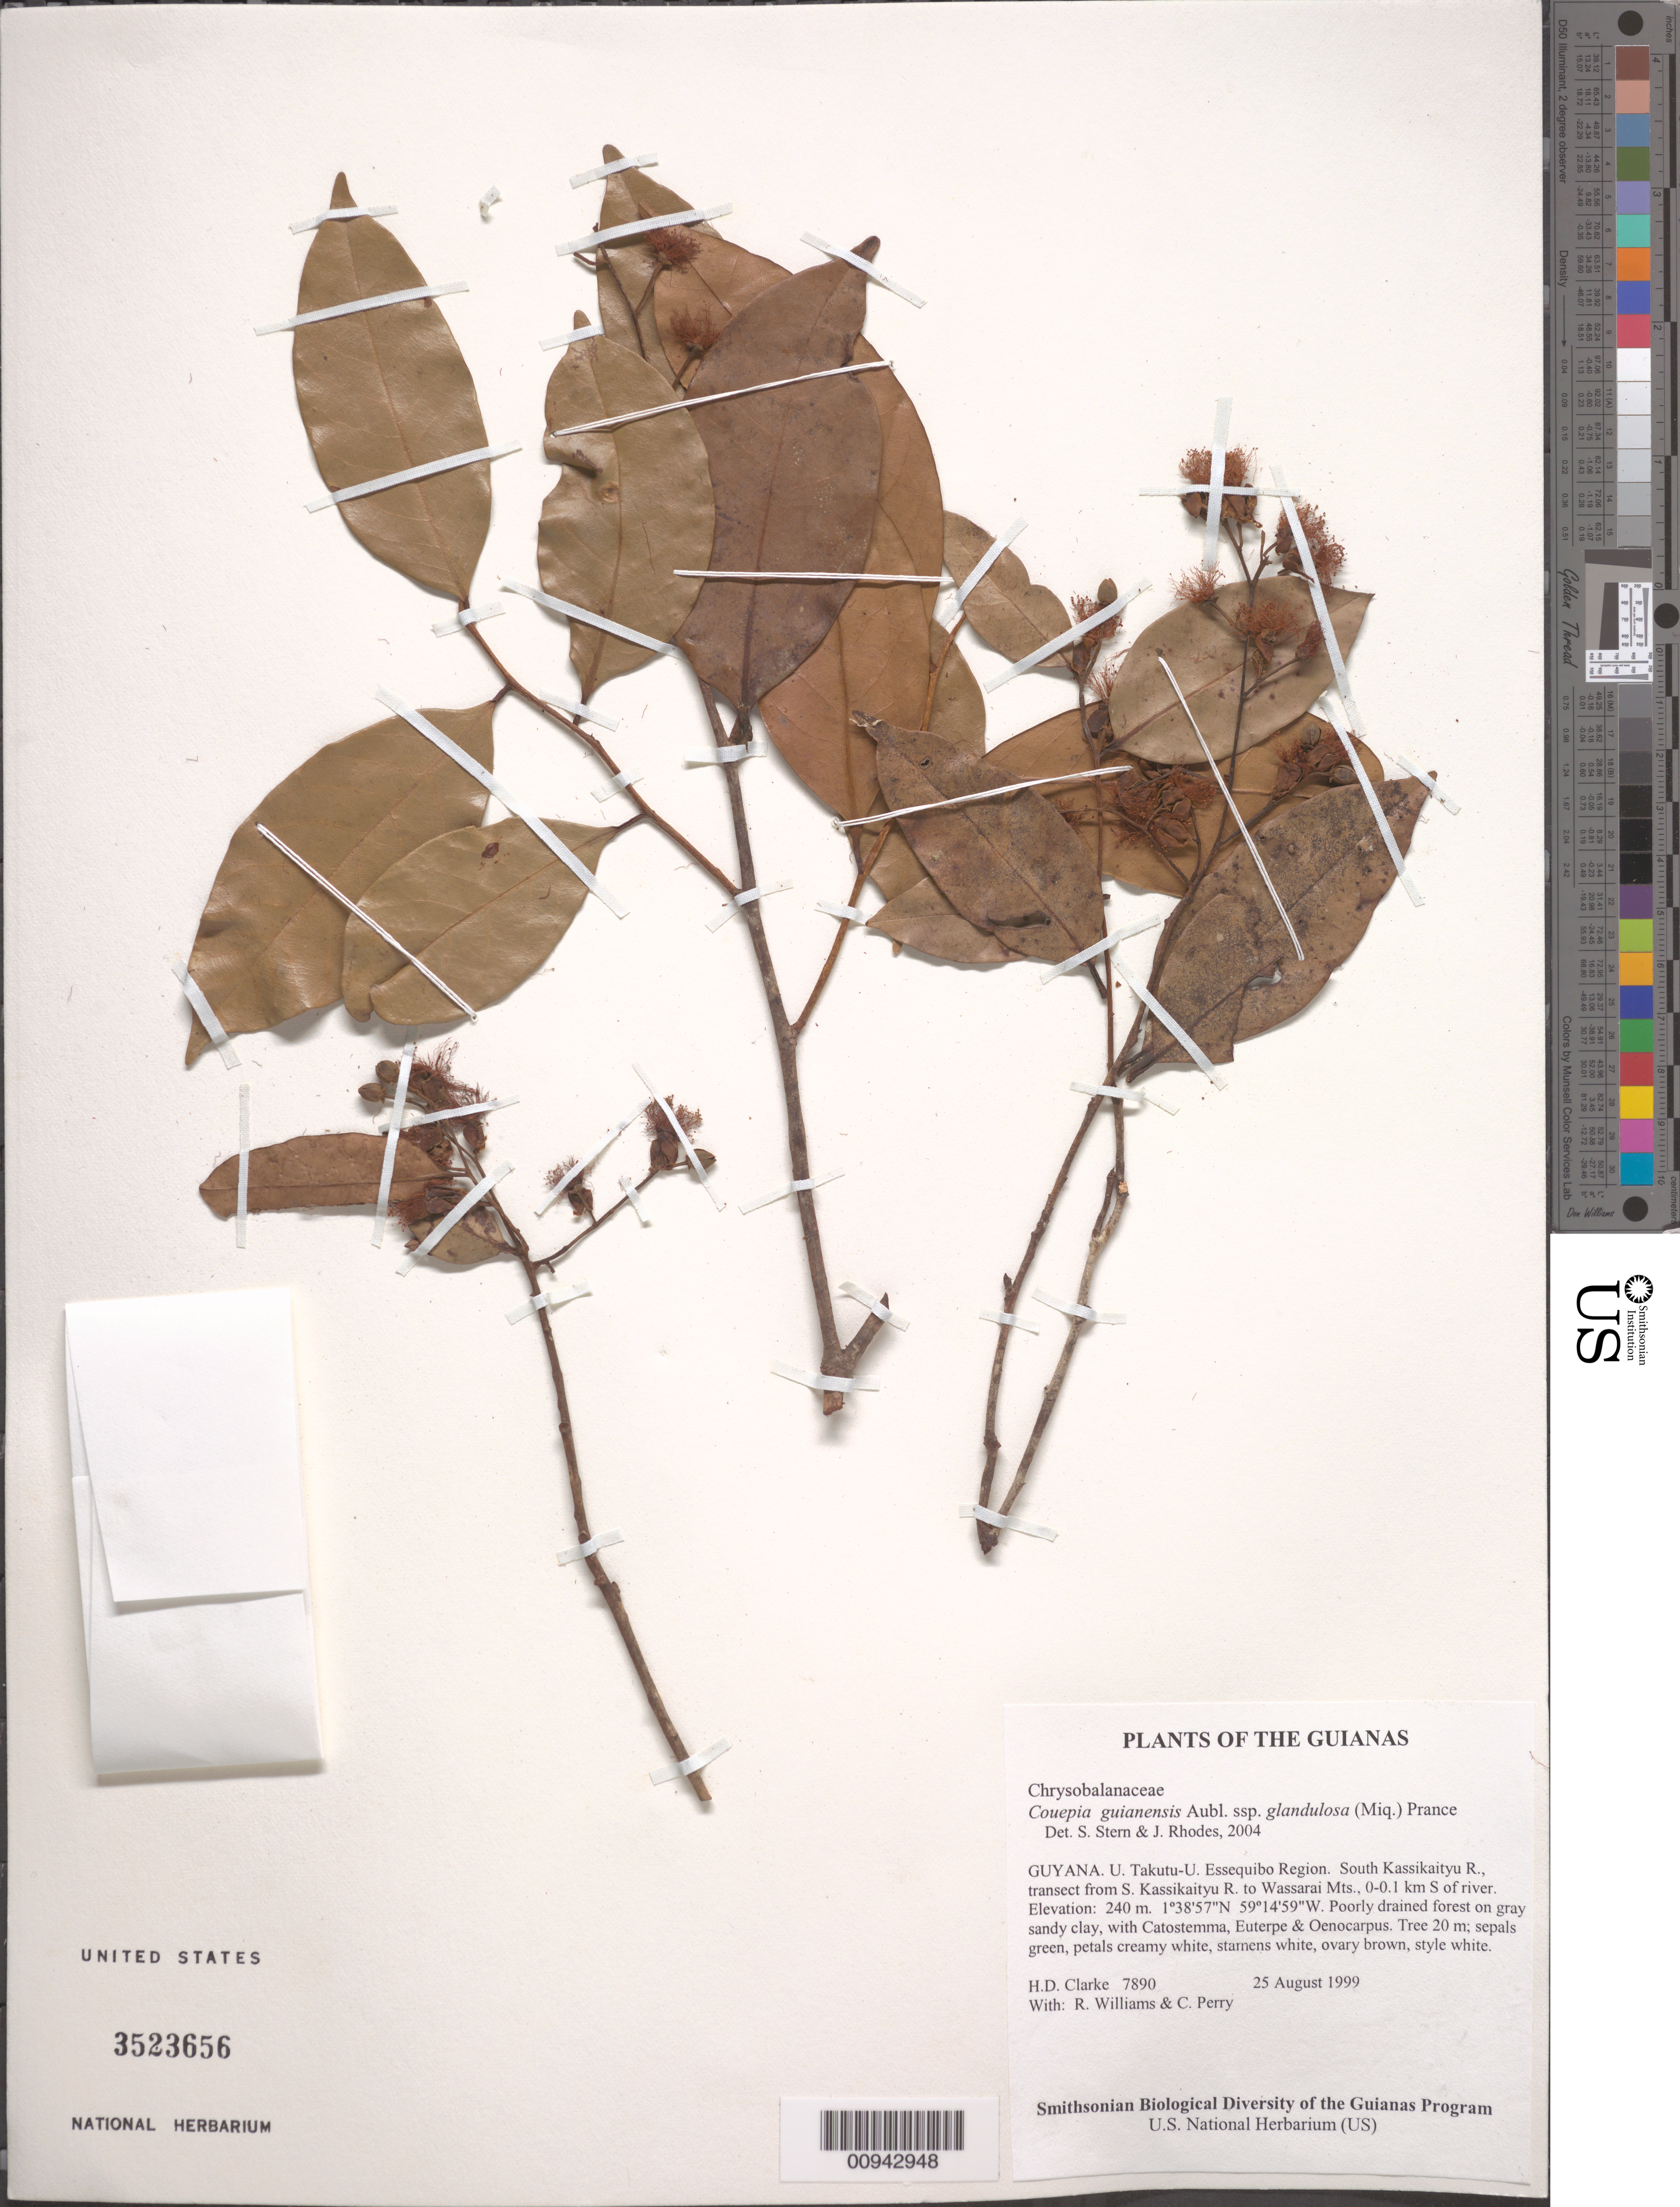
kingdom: Plantae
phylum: Tracheophyta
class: Magnoliopsida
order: Malpighiales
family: Calophyllaceae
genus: Caraipa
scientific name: Caraipa sp.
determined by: Kelloff, C. L.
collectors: H. D. Clarke, R. Williams & C. Perry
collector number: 7890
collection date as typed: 25 August 1999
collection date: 1999-08-25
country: Guyana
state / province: U. Takutu-U. Essequibo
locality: South Kassikaityu R., transect from S. Kassikaityu R. to Wassarai Mts., 0-0.1 km S of river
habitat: Poorly drained forest on gray sandy clay, with Catostemma, Euterpe & Oenocarpus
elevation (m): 240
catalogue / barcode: US 3523656